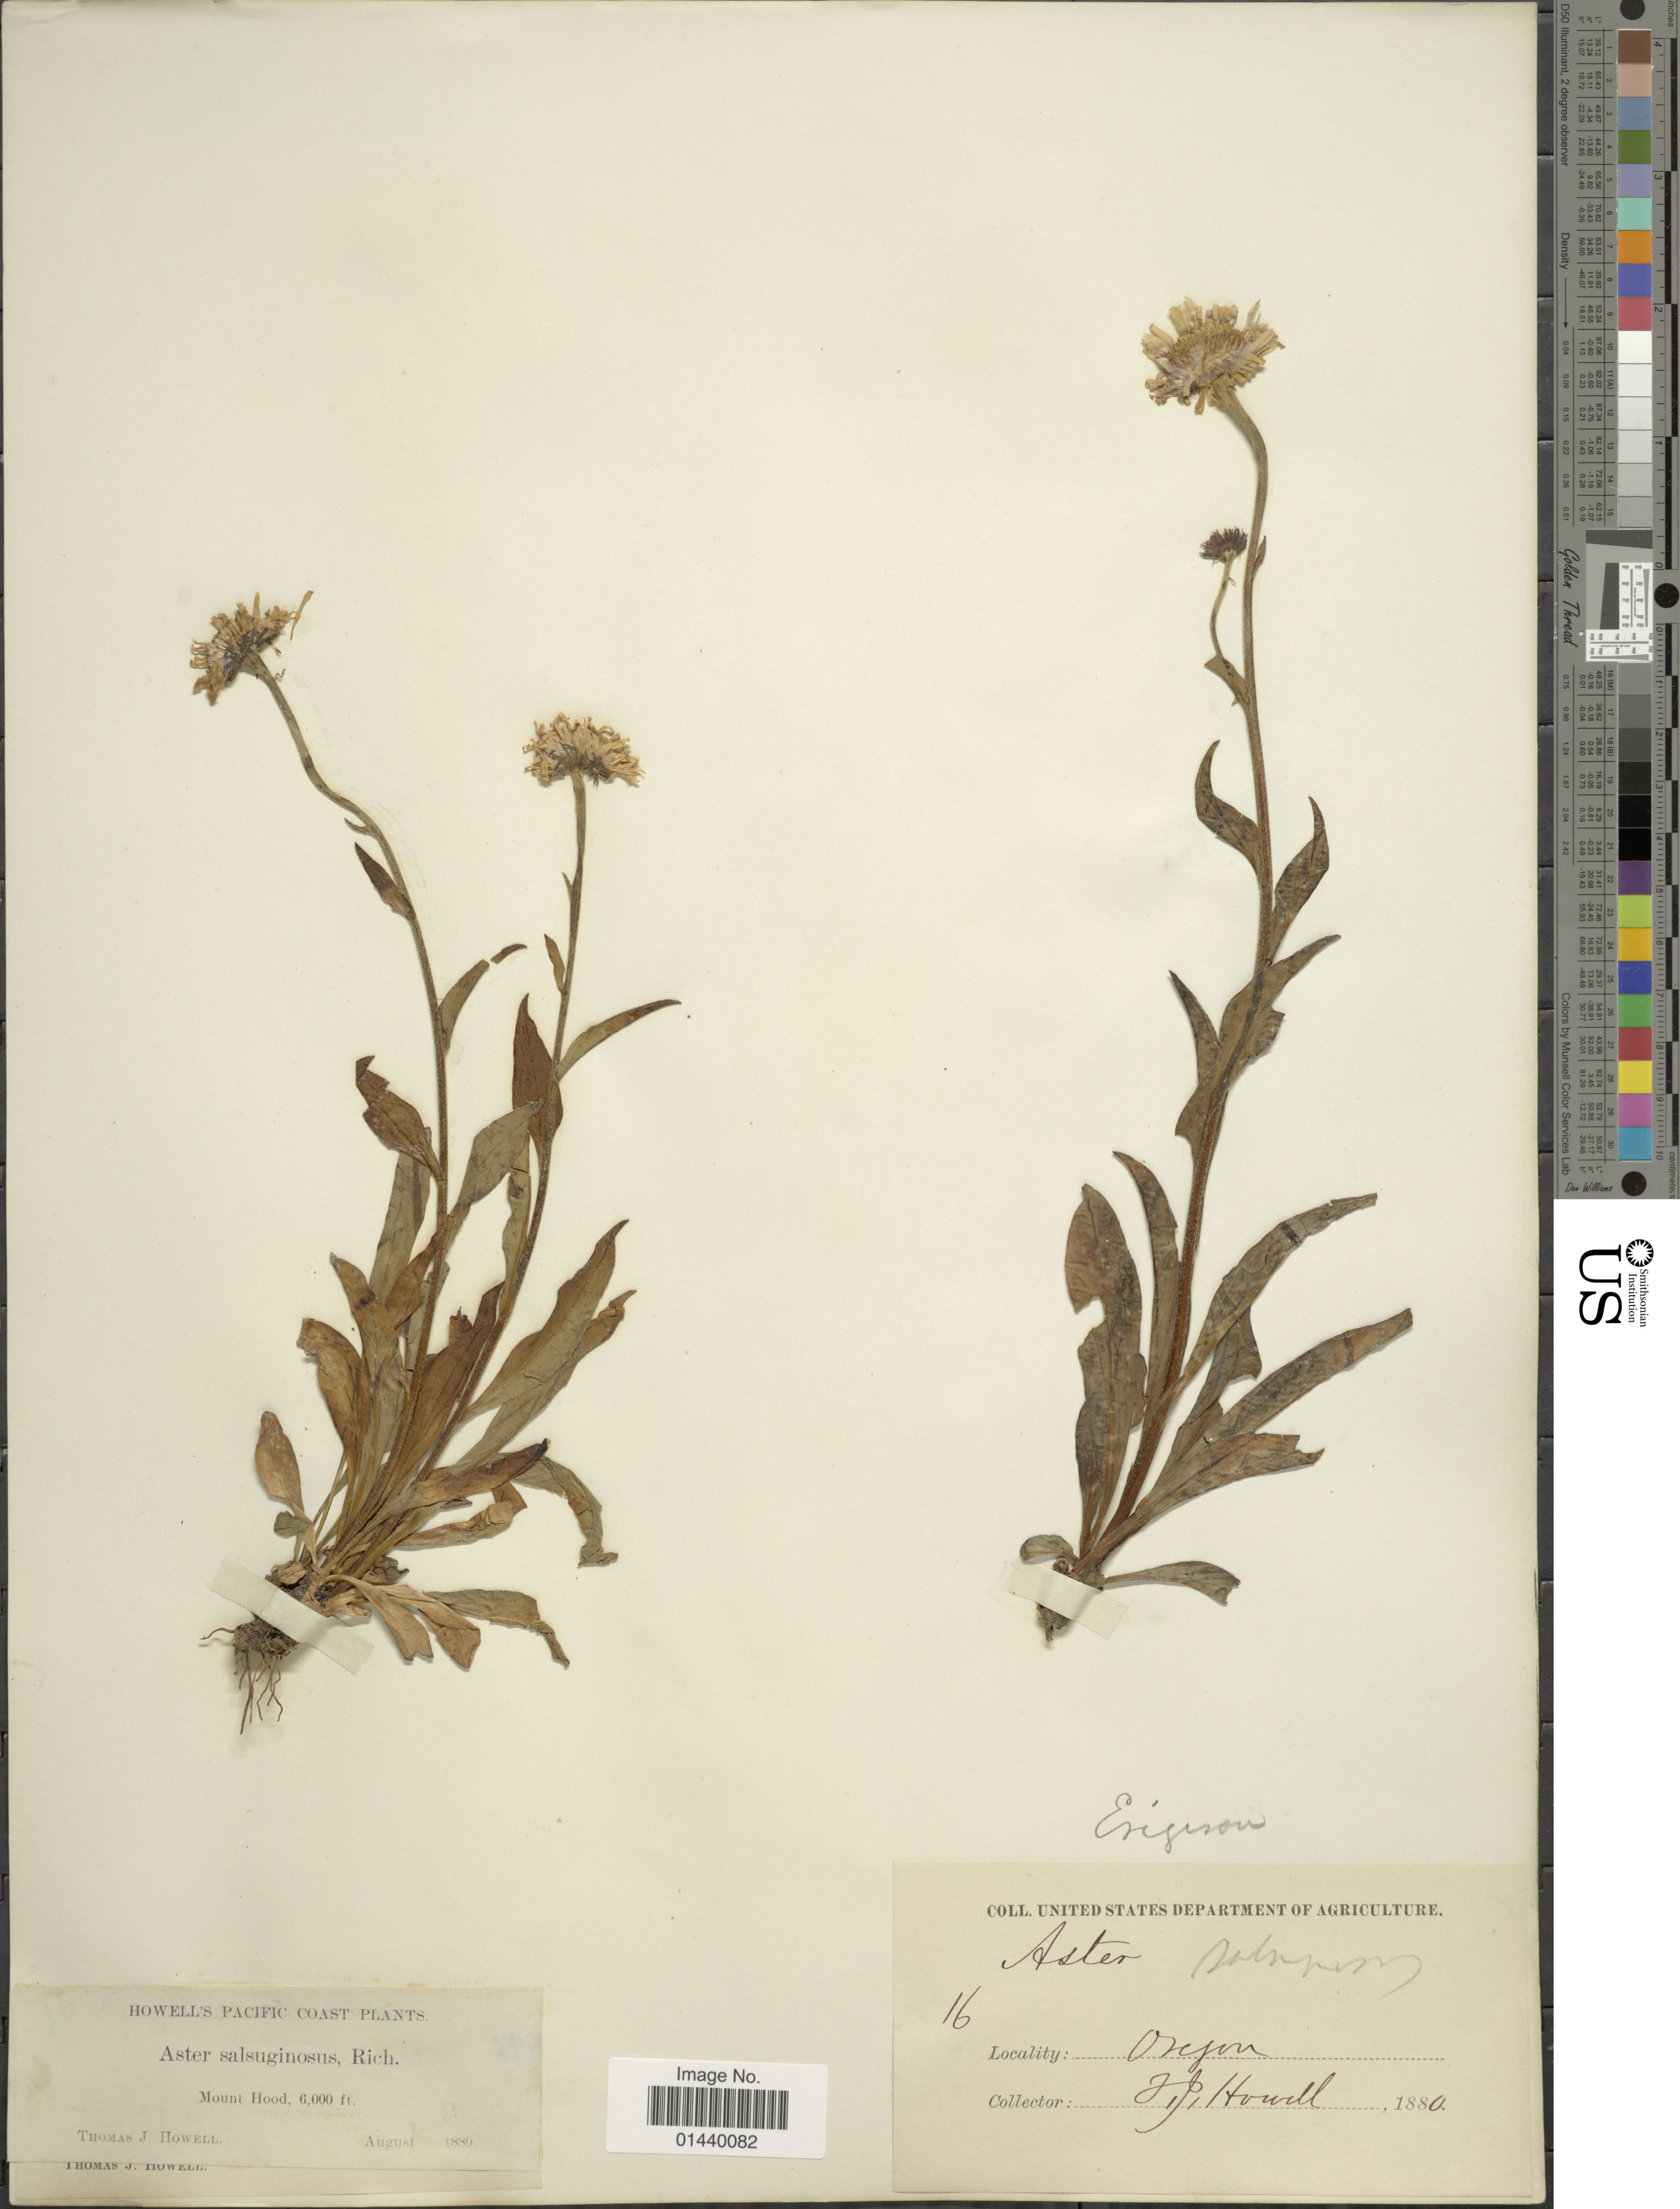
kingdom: Plantae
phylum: Tracheophyta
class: Magnoliopsida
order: Asterales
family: Asteraceae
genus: Erigeron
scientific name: Erigeron salsuginosus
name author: (Richardson ex R. Br.) A. Gray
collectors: T. J. Howell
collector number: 16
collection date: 1880-08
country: United States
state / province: Oregon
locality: Pacific Coast. Mount Hood.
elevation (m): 1829